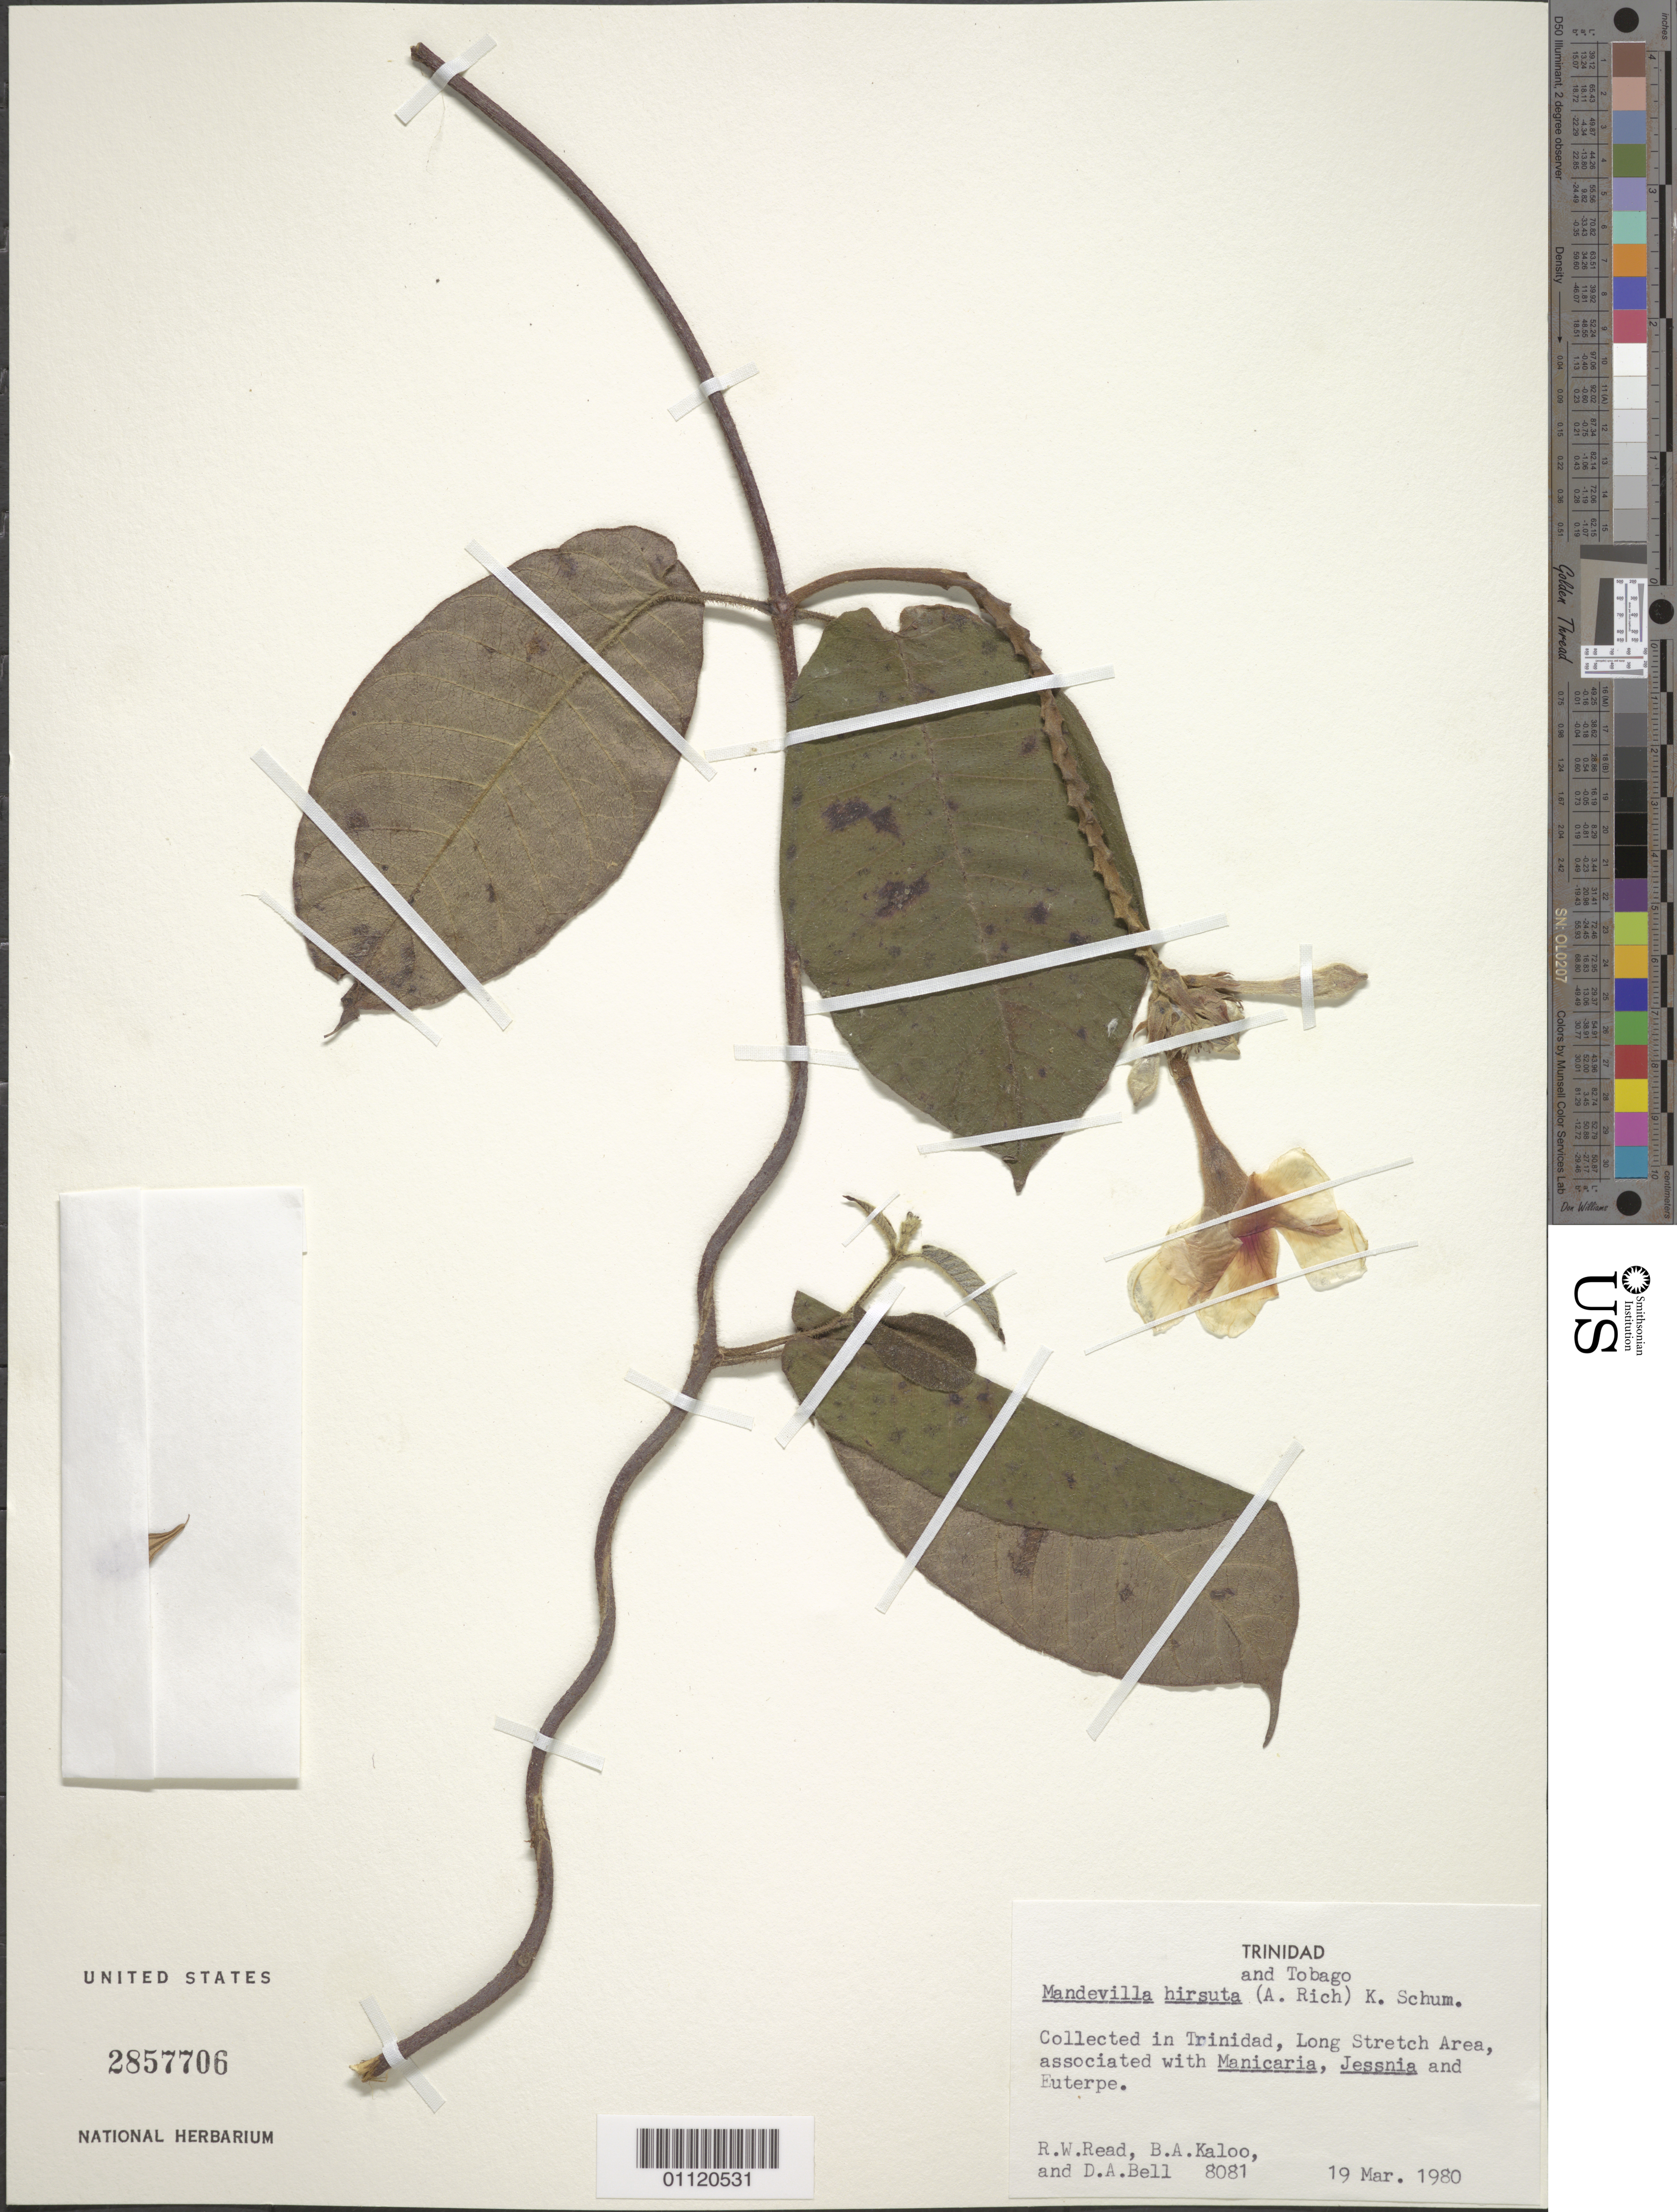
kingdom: Plantae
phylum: Tracheophyta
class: Magnoliopsida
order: Gentianales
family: Apocynaceae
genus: Mandevilla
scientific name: Mandevilla hirsuta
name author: (Rich.) K. Schum.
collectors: R. W. Read, B. Kalloo & D. A. Bell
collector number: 8081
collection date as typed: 19 Mar 1980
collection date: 1980-03-19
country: Trinidad and Tobago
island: Trinidad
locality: Long Stretch Area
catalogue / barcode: US 2857706